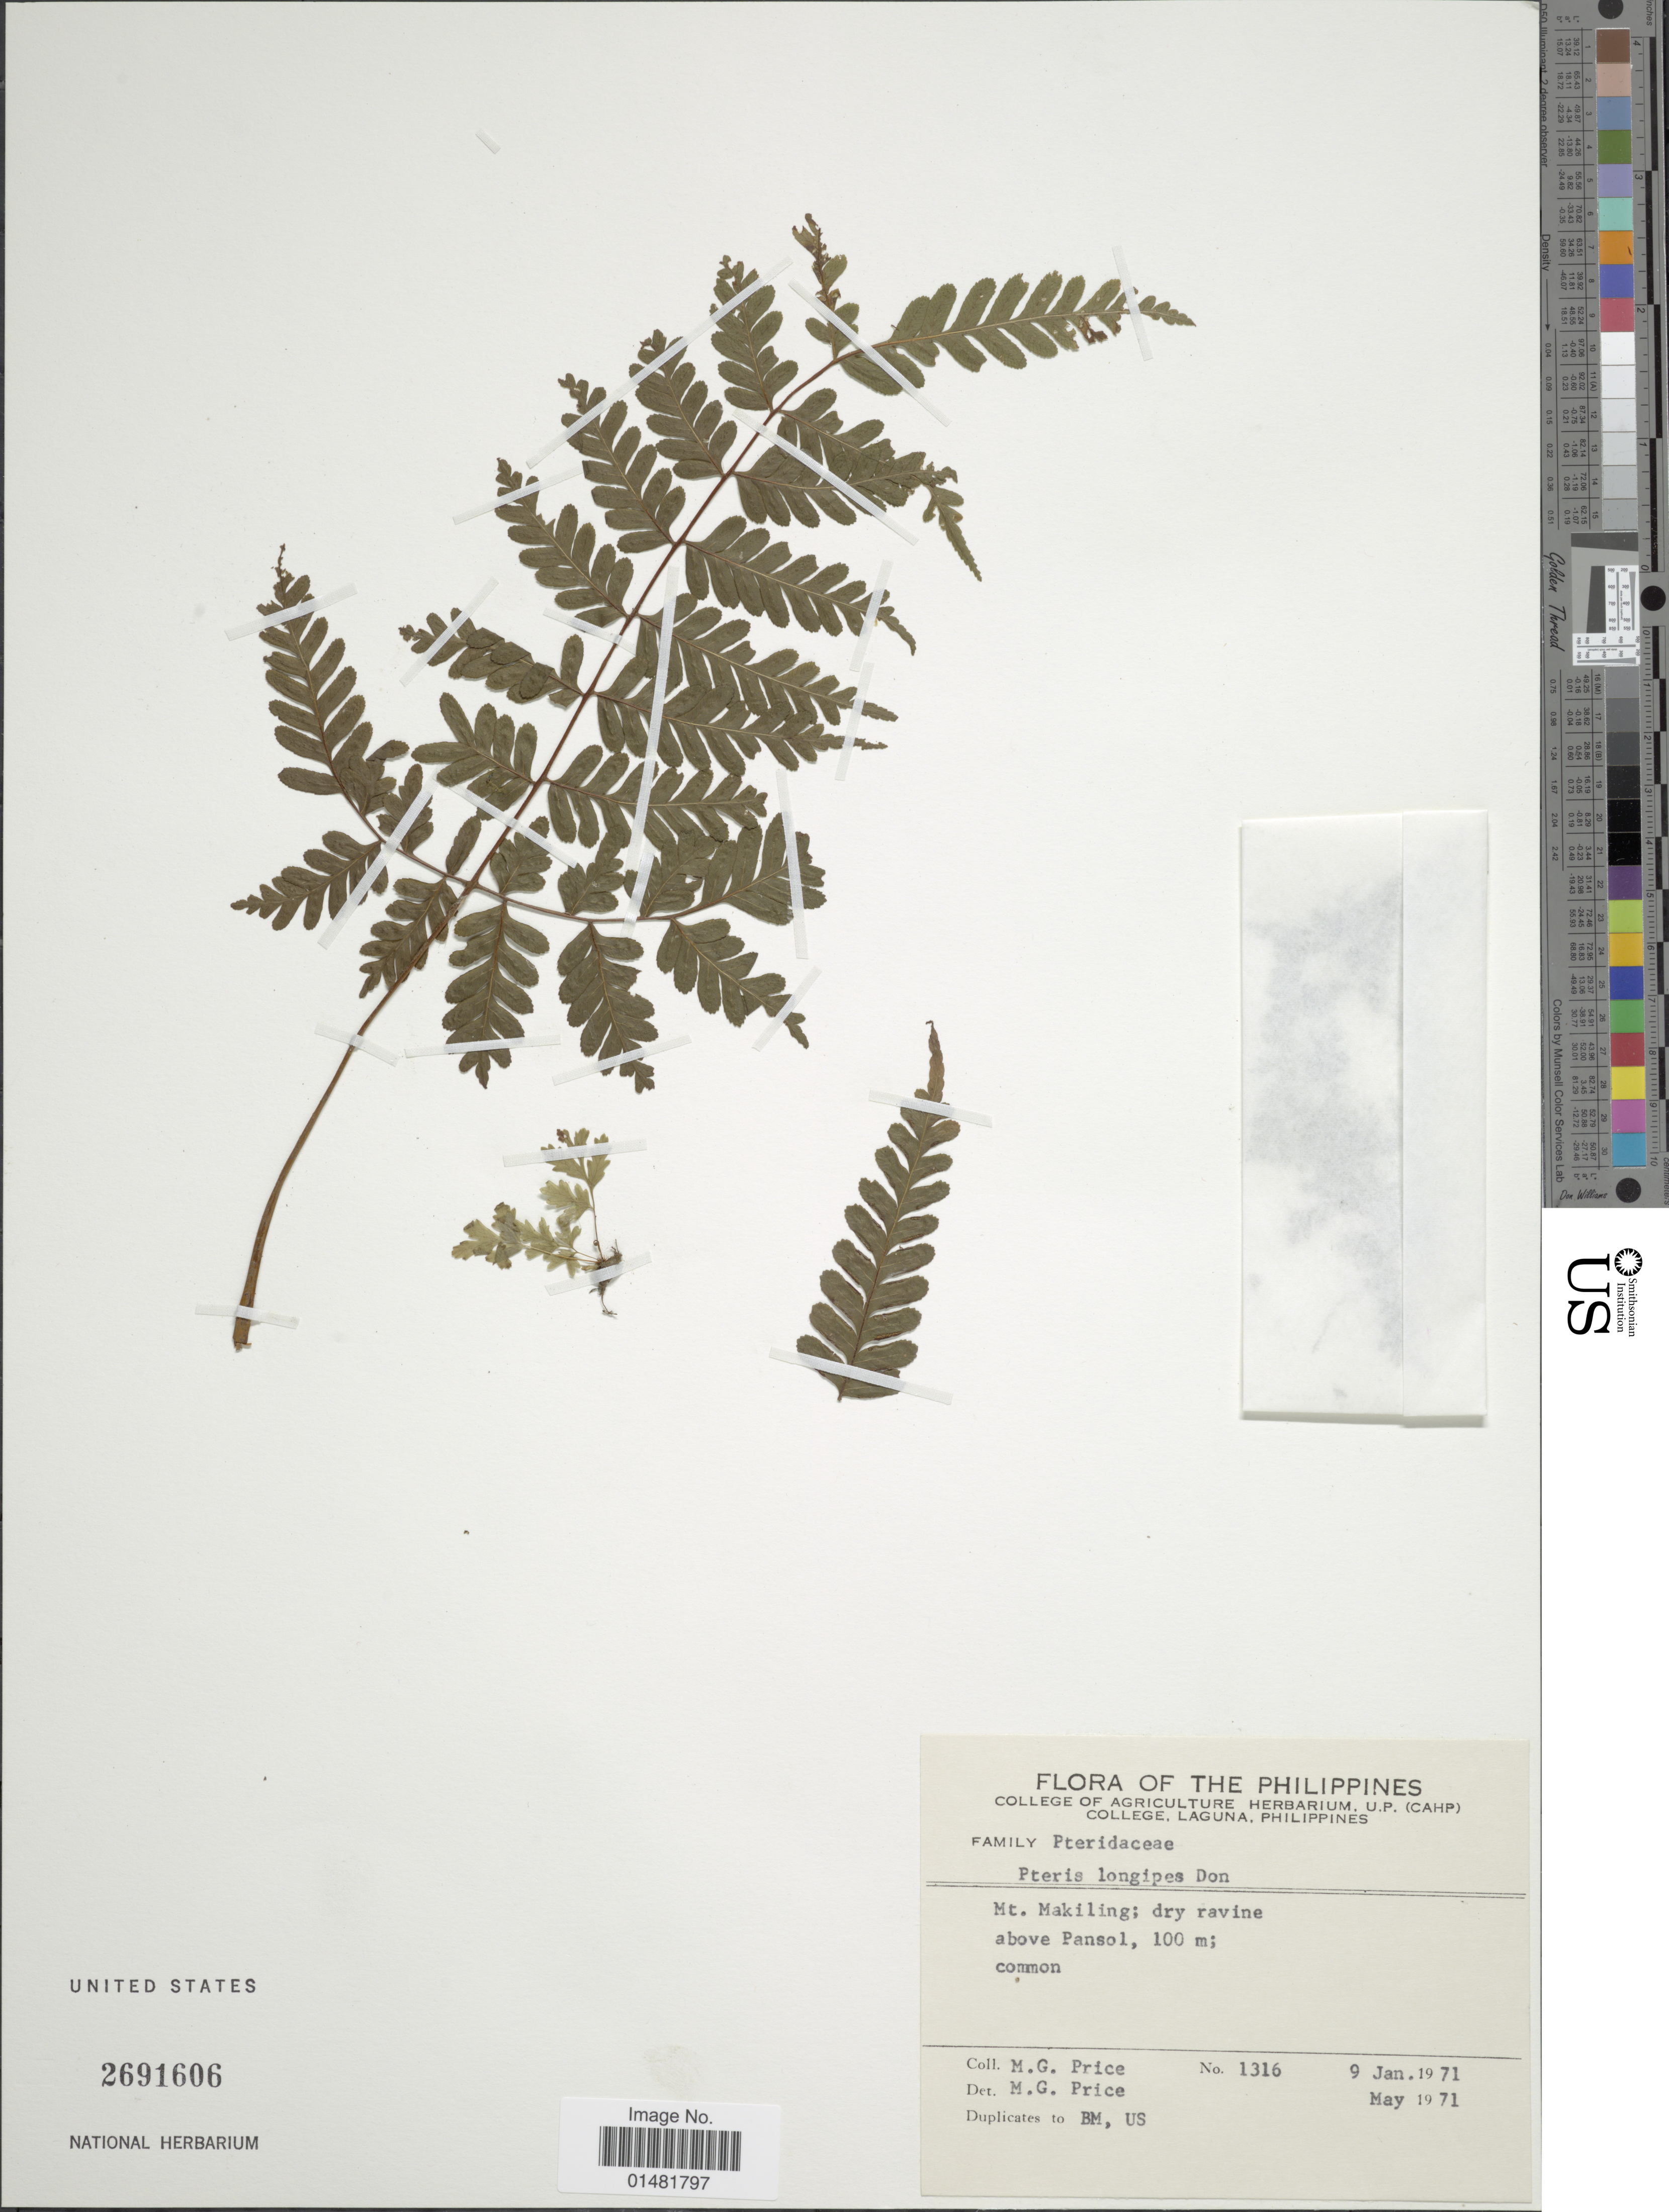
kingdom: Plantae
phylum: Tracheophyta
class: Polypodiopsida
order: Polypodiales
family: Pteridaceae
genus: Pteris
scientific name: Pteris longipes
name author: D. Don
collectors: M. G. Price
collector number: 1316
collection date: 1971-01-09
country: Philippines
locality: Mt. Makiling; dry ravine above Pansol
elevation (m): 100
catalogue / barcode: US 2691606